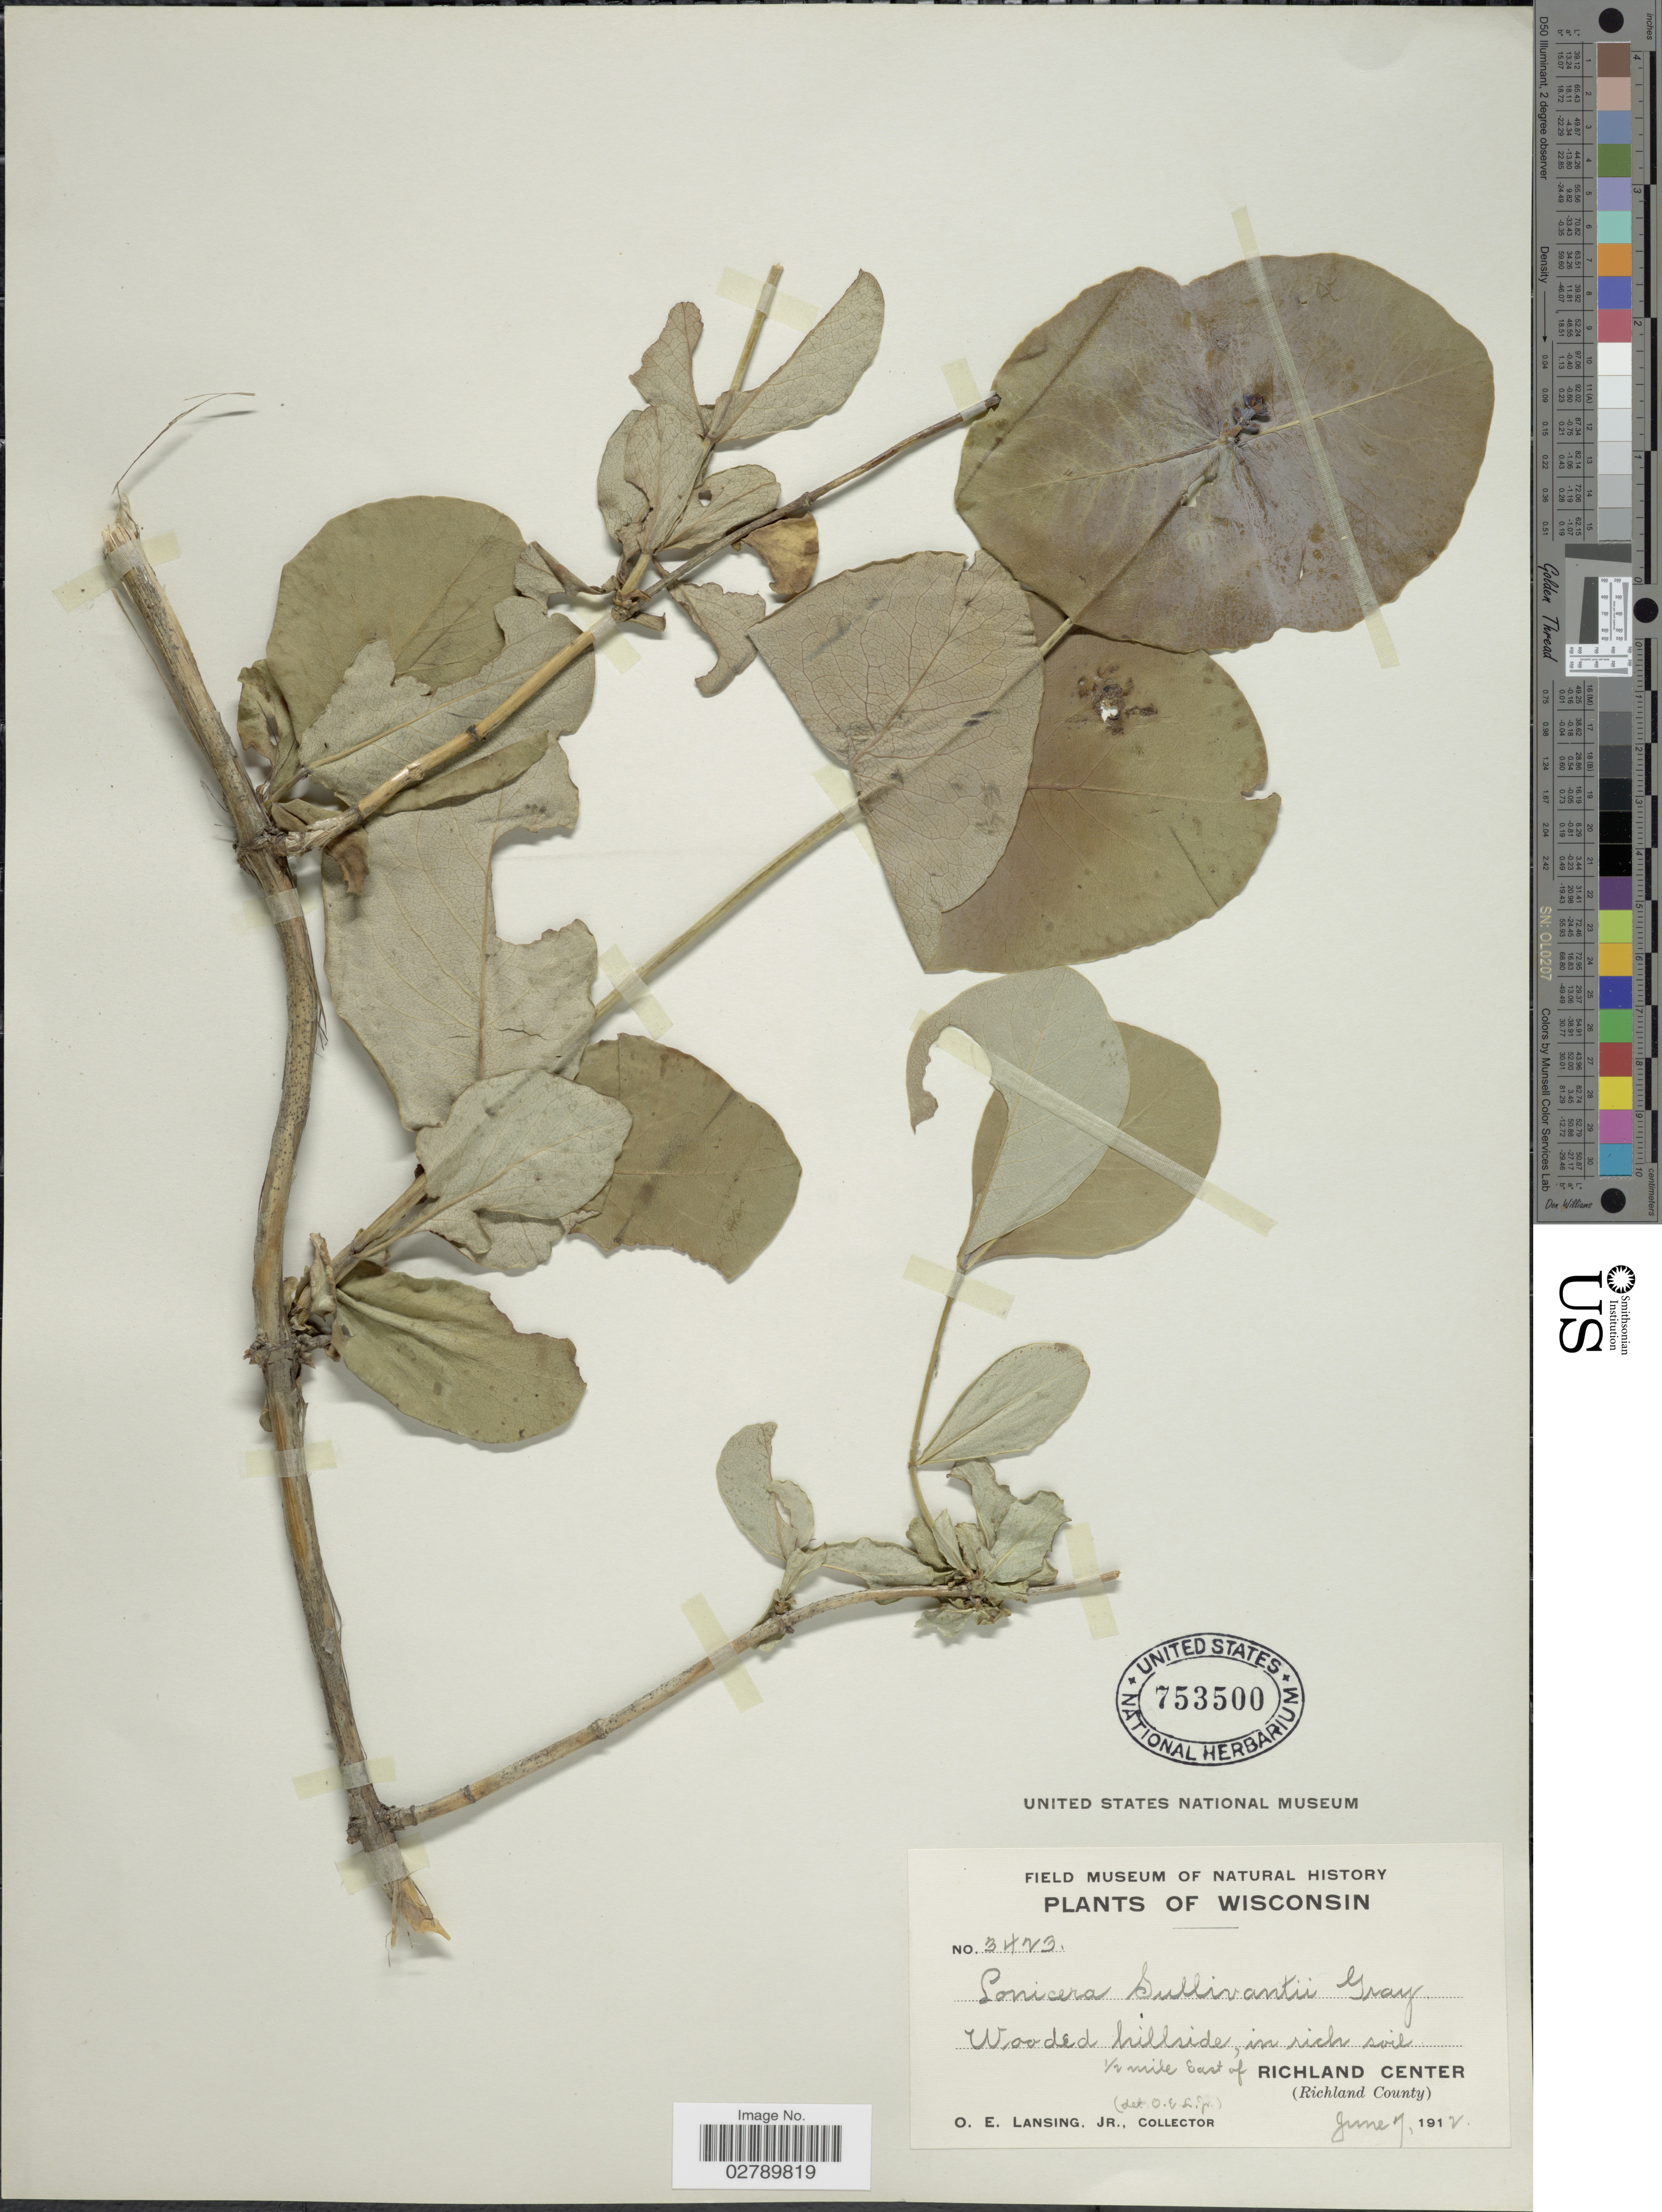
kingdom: Plantae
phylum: Tracheophyta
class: Magnoliopsida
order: Dipsacales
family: Caprifoliaceae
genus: Lonicera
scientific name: Lonicera prolifera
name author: (O. Kirchner) Booth ex Rehder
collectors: O. Lansing Jr.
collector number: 3423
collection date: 1912-06-07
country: United States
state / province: Wisconsin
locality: ½ mile East of Richland Center (Richland County)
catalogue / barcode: US 753500